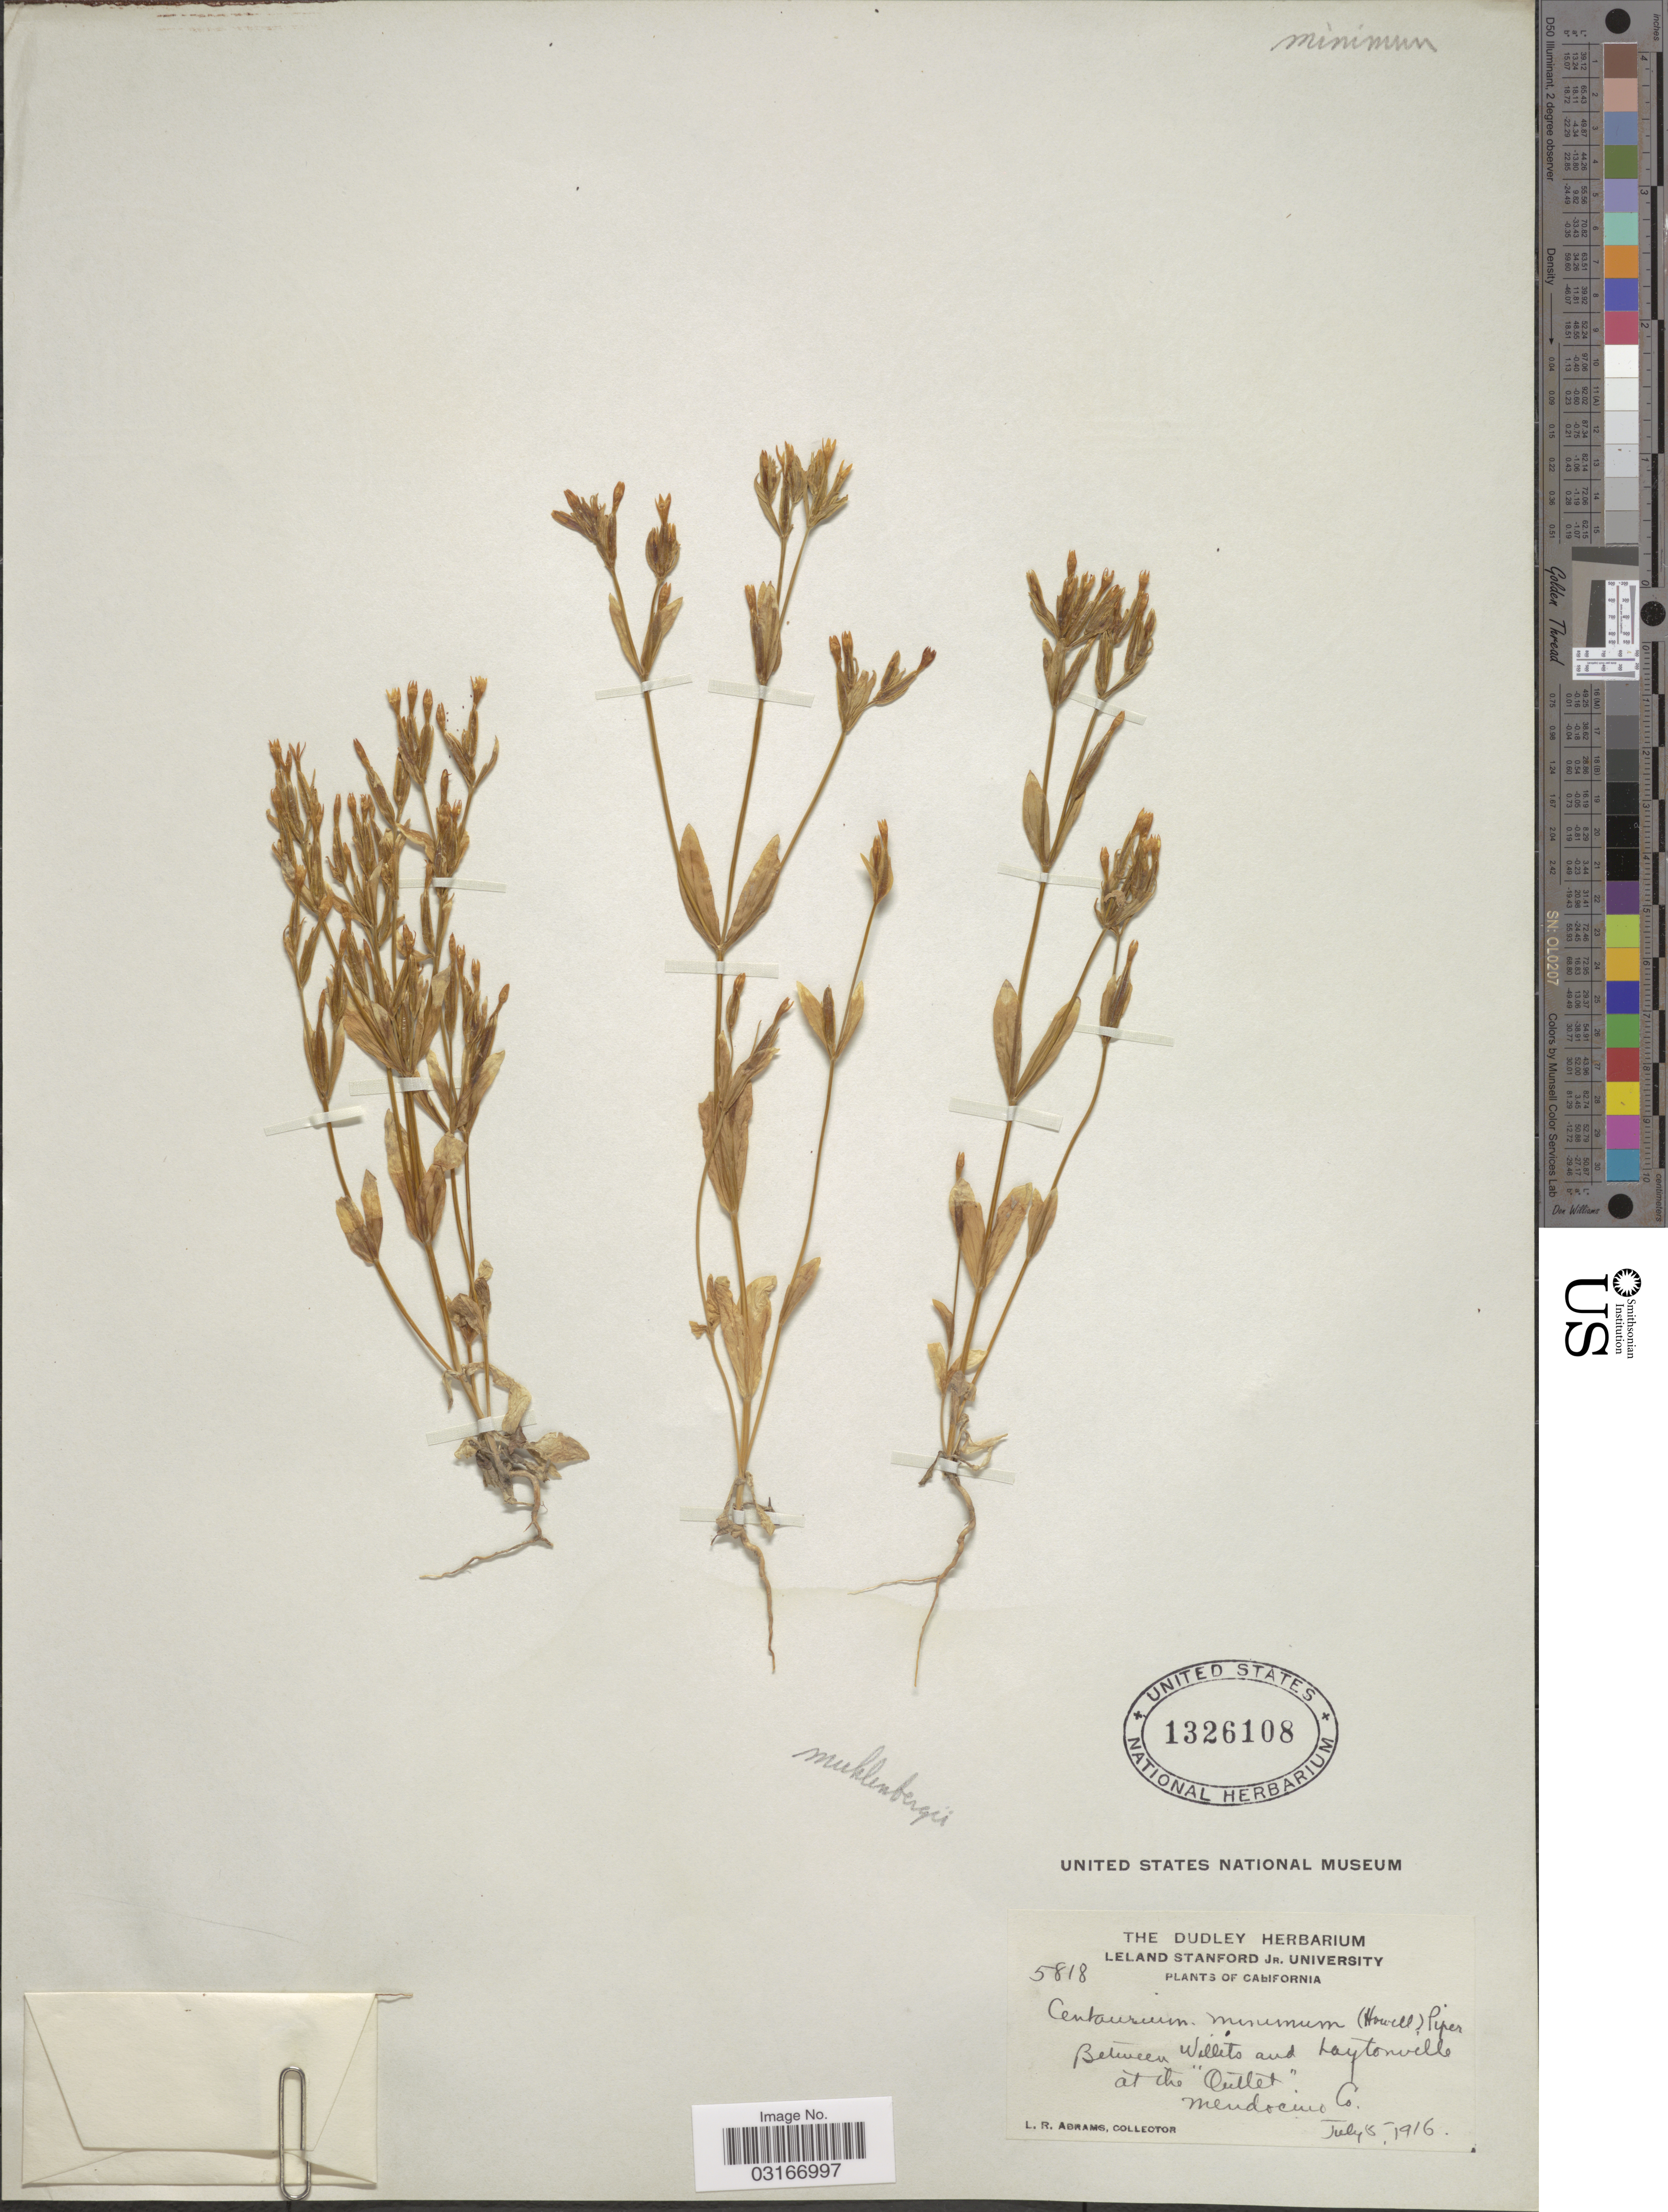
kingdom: Plantae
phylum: Tracheophyta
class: Magnoliopsida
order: Gentianales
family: Gentianaceae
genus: Centaurium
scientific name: Centaurium muehlenbergii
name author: (Griseb.) W. Wight ex Piper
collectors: L. Abrams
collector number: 5818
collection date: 1916-07-05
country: United States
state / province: California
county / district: Mendocino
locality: Between Willets and Laytonville at the "Outlet", Mendocino Co.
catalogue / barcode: US 1326108